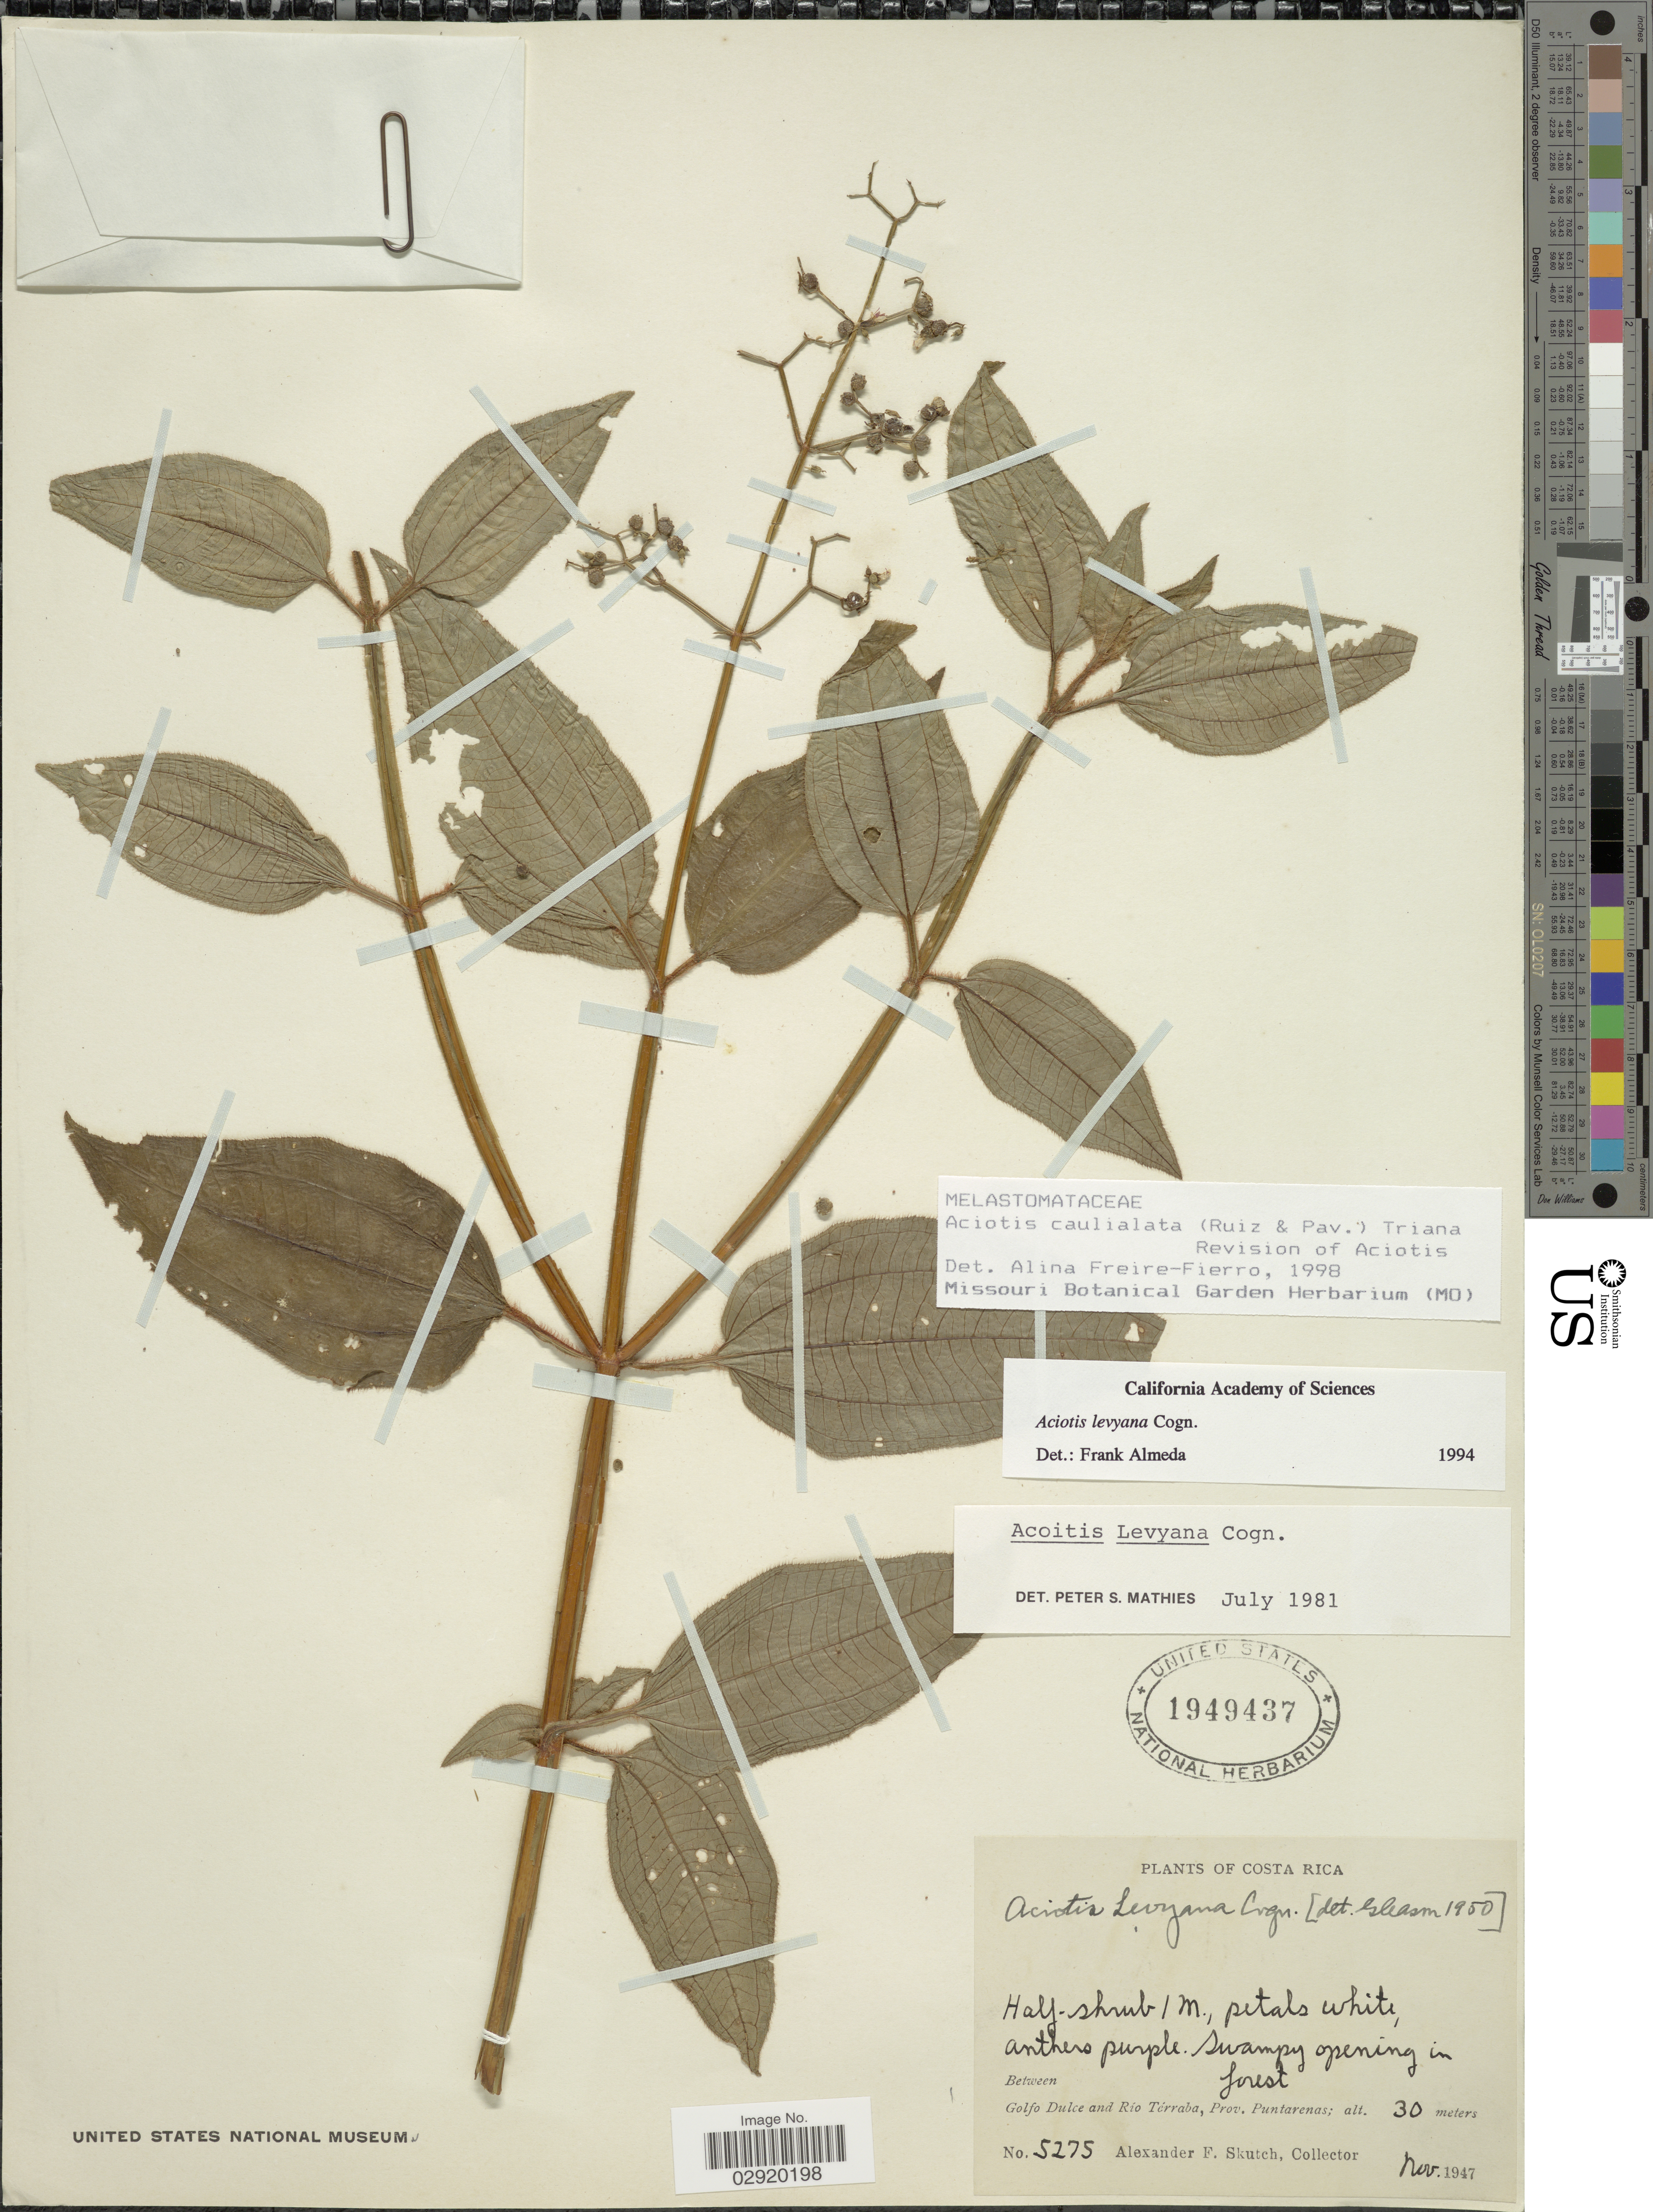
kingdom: Plantae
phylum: Tracheophyta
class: Magnoliopsida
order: Myrtales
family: Melastomataceae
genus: Aciotis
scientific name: Aciotis rubricaulis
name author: (Mart. ex DC.) Triana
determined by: Nunes da Silva, Diego, (RB), Jardim Botanico do Rio de Janeiro - Herbario (BRAZIL)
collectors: A. F. Skutch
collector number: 5275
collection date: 1947-11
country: Costa Rica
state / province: Puntarenas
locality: Between Golfo Dulce and Río Térraba.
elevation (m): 30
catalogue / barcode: US 1949437